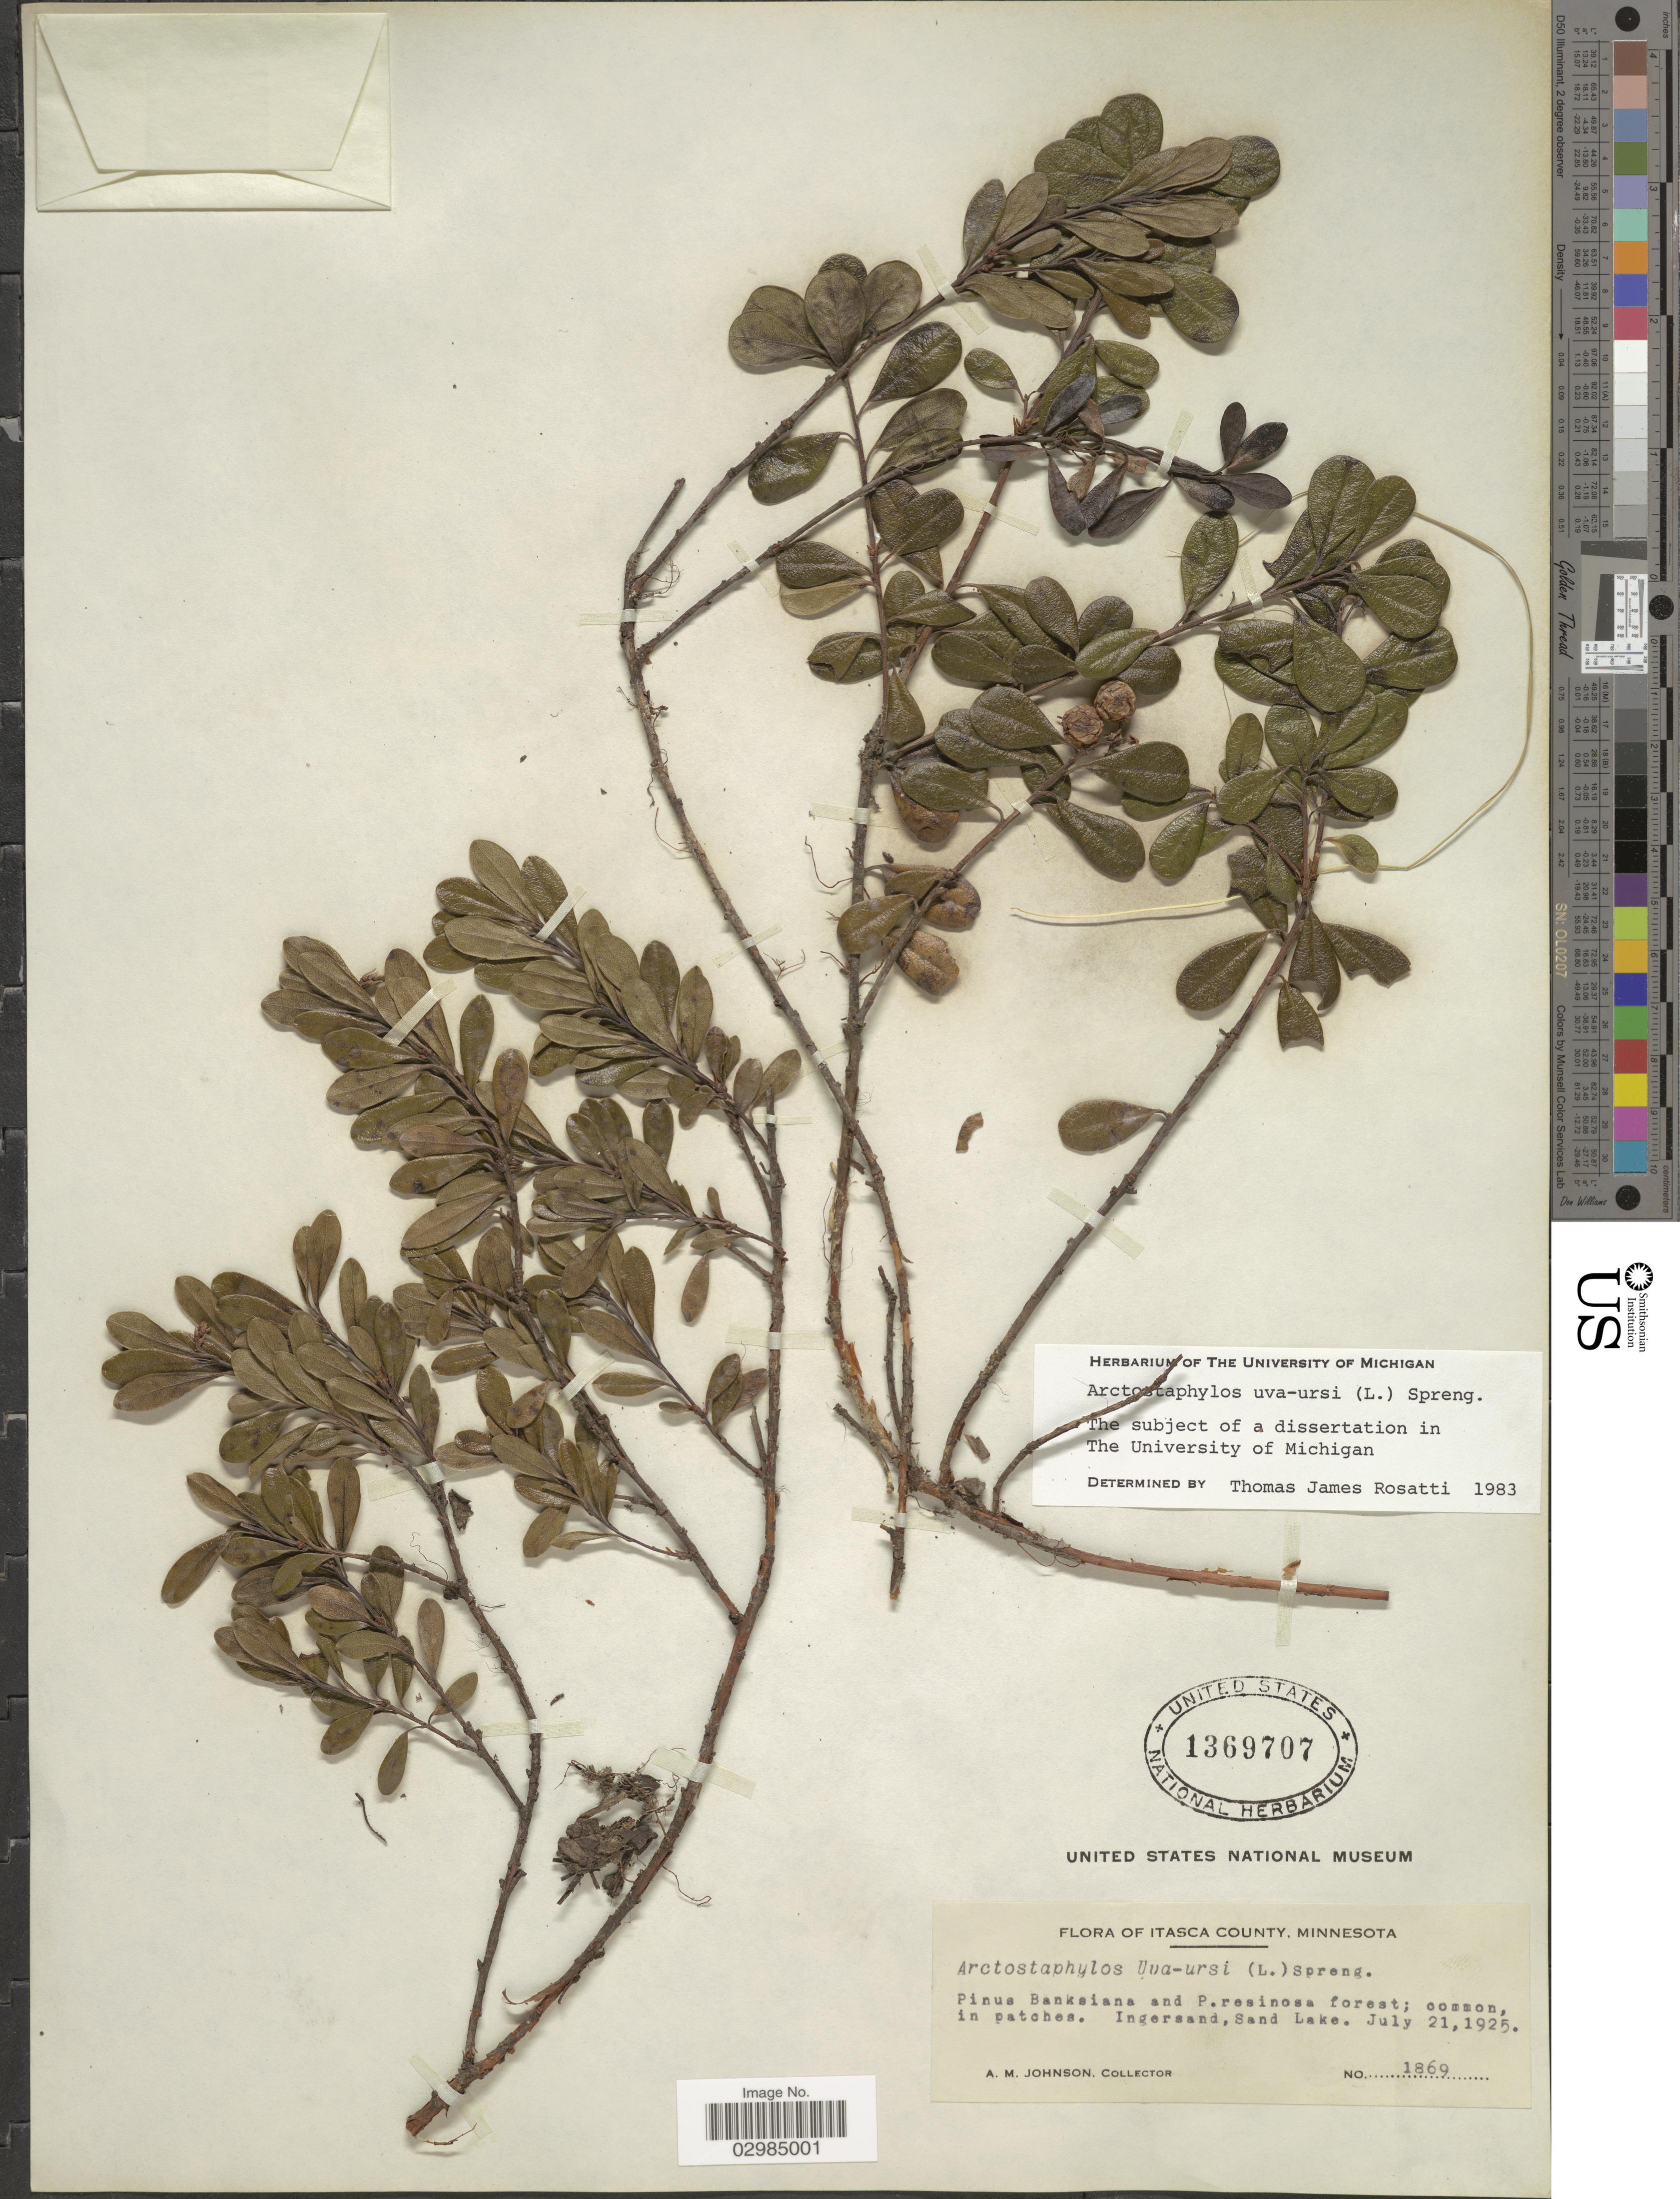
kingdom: Plantae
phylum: Tracheophyta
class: Magnoliopsida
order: Ericales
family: Ericaceae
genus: Arctostaphylos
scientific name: Arctostaphylos uva-ursi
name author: (L.) Spreng.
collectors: A. M. Johnson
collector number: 1869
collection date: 1925-07-21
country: United States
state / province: Minnesota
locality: Itasca County. Ingersand, Sand Lake.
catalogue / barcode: US 1369707